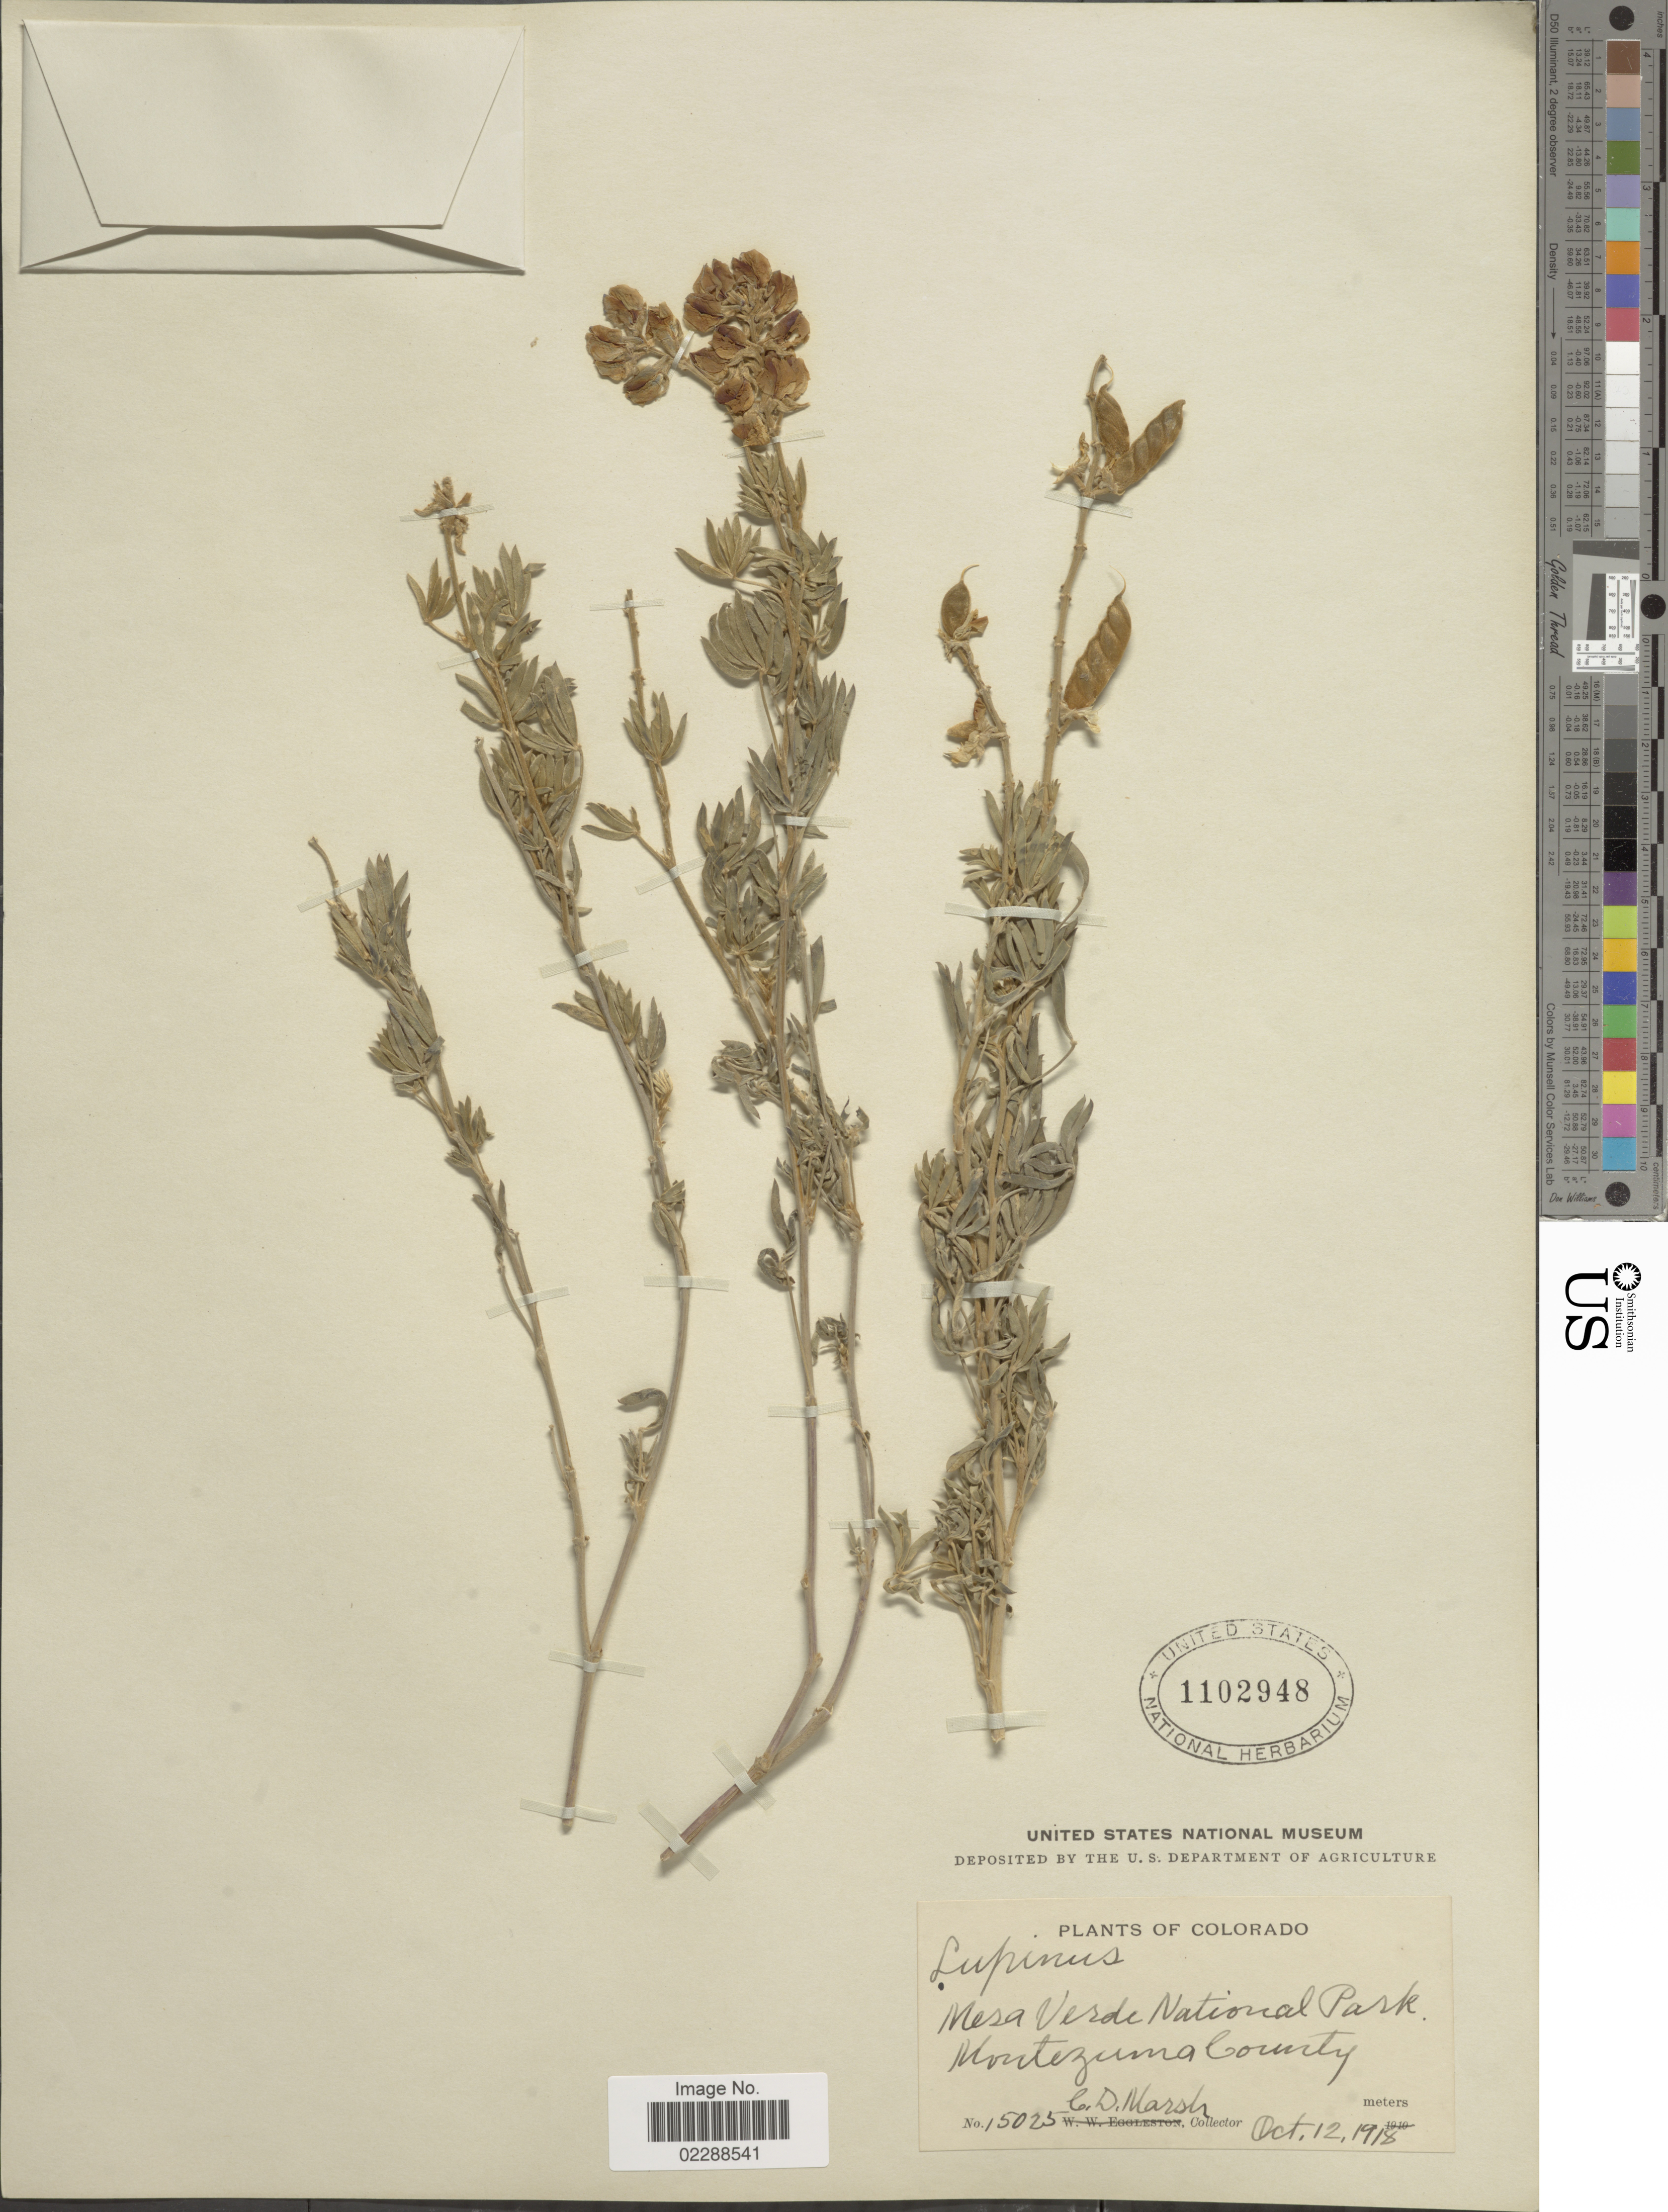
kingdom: Plantae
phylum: Tracheophyta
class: Magnoliopsida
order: Fabales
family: Fabaceae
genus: Lupinus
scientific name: Lupinus sp.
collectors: C. D. Marsh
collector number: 15025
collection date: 1918-10-12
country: United States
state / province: Colorado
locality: Mesa Verde National Park, Montezuma County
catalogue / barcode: US 1102948